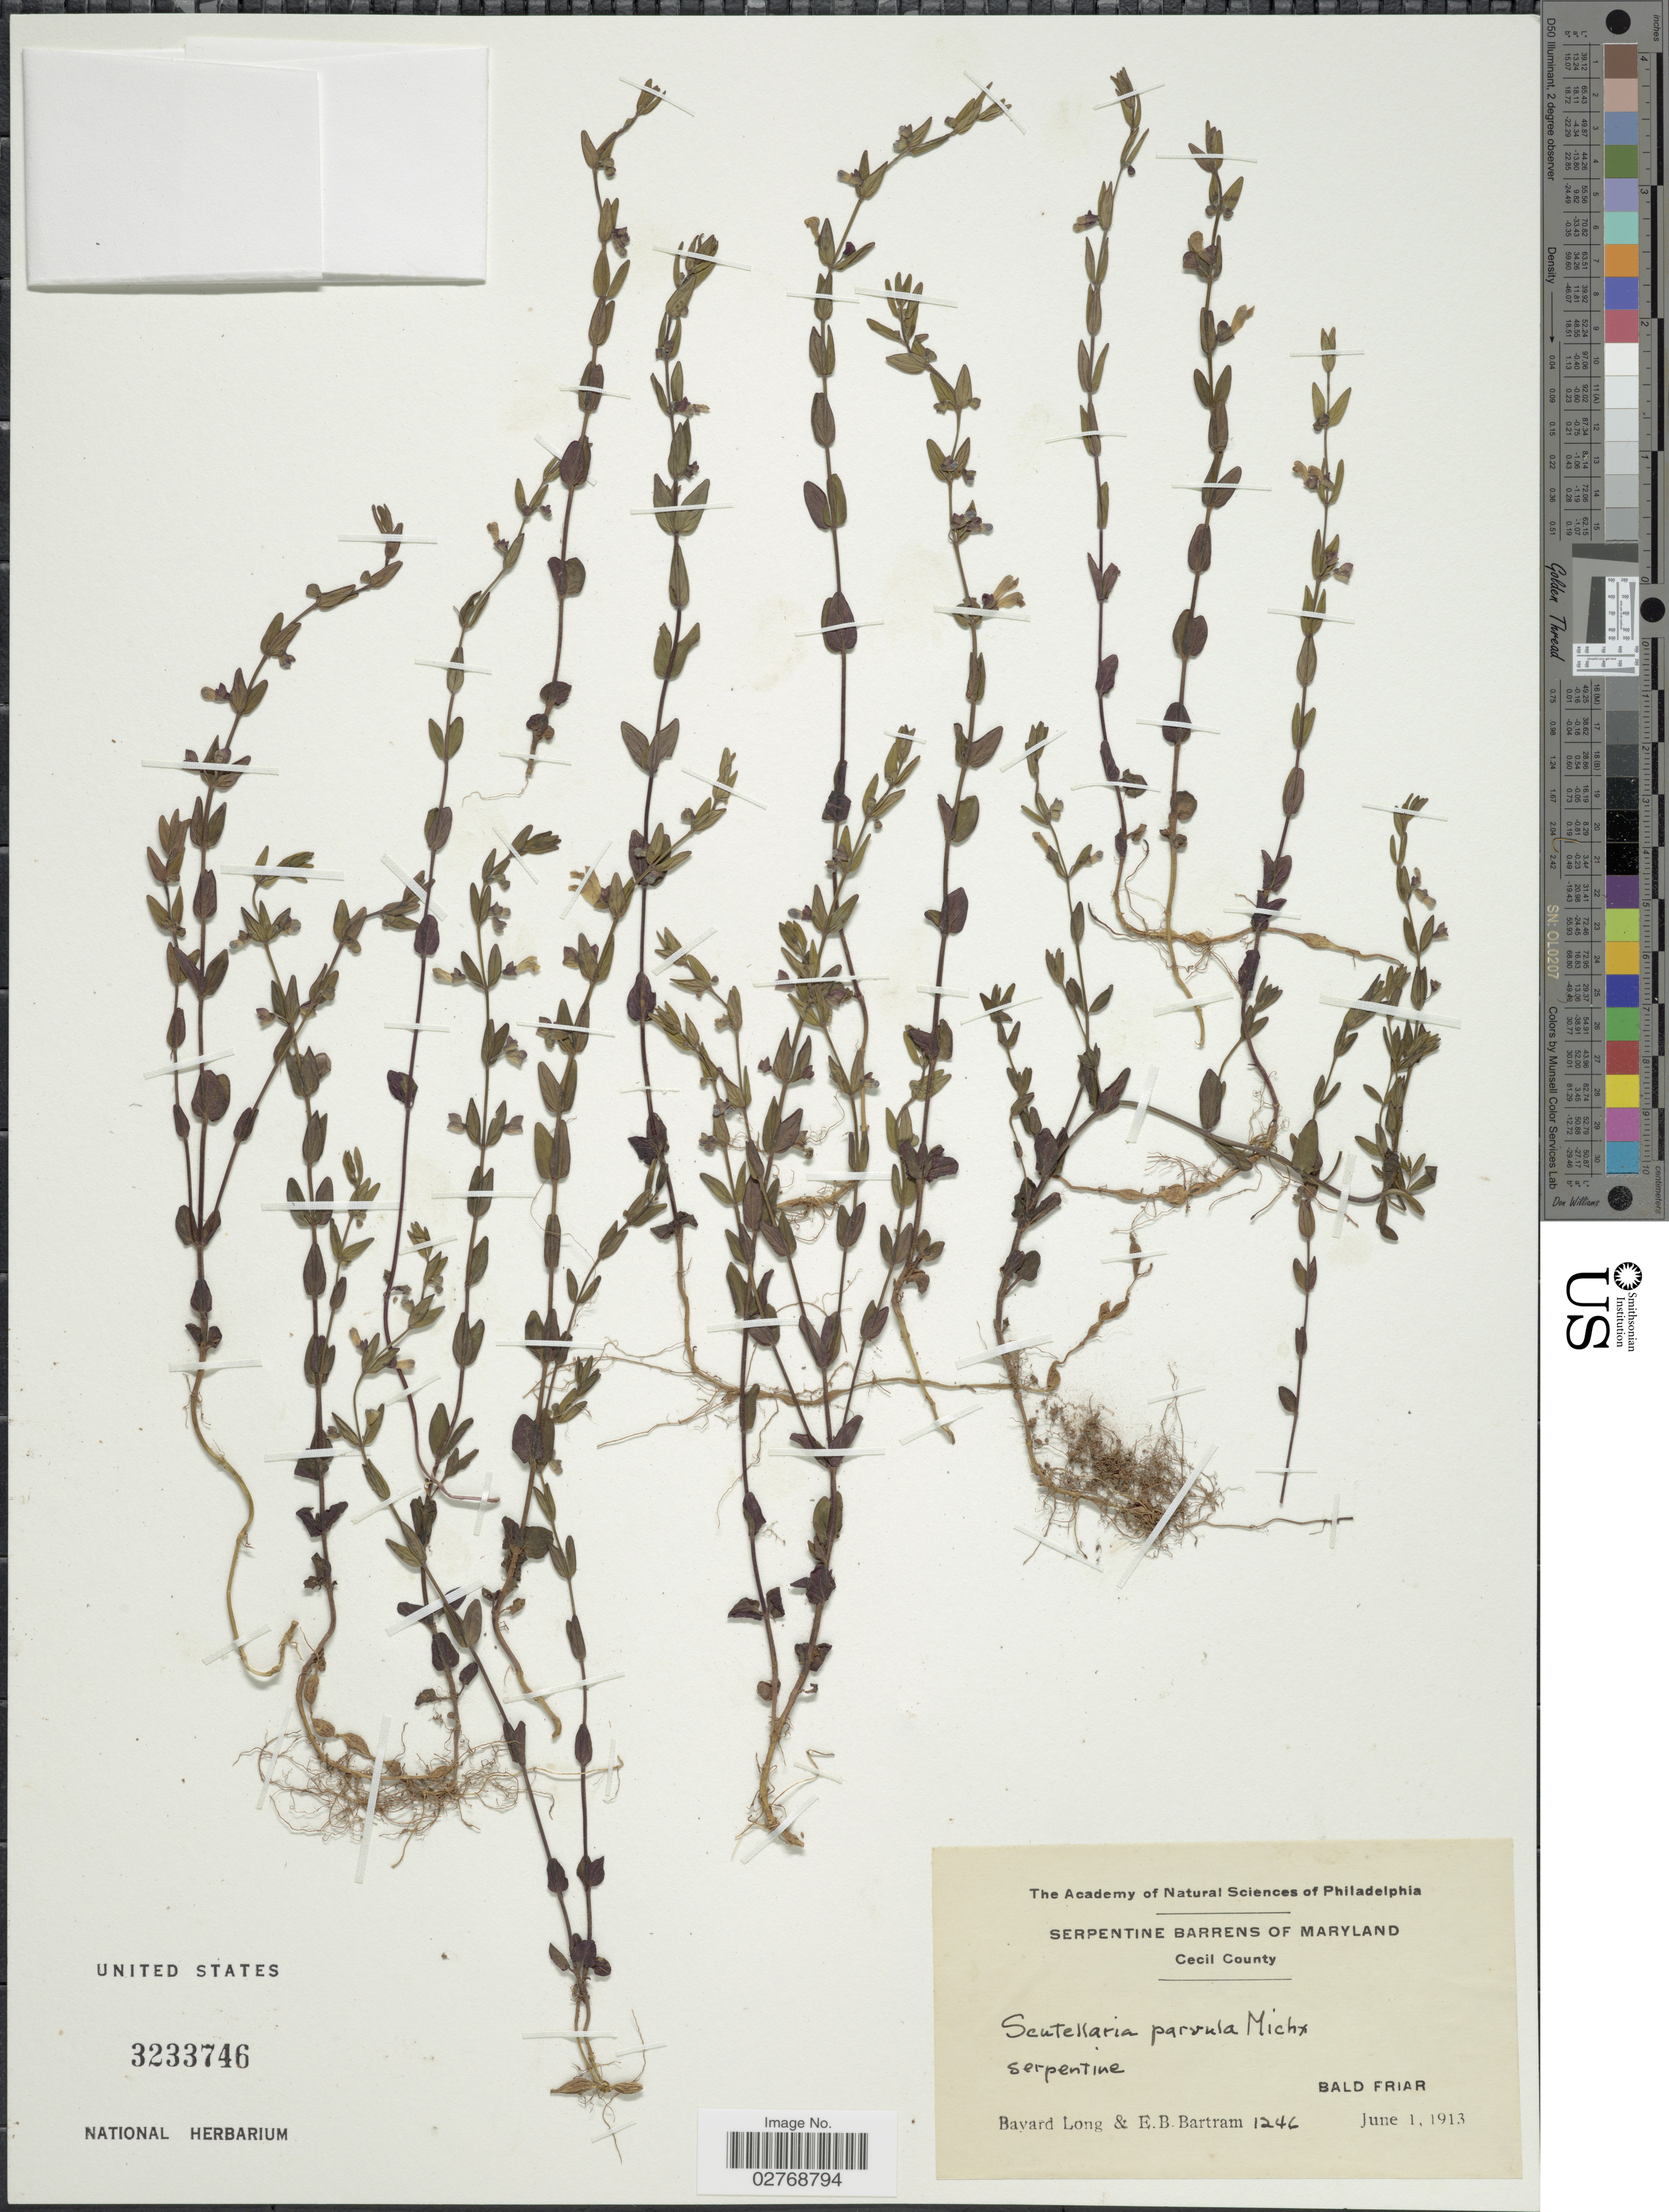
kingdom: Plantae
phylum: Tracheophyta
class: Magnoliopsida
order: Lamiales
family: Lamiaceae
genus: Scutellaria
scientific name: Scutellaria parvula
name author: Michx.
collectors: B. Long & E. B. Bartram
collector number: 1246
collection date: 1913-06-01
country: United States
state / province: Maryland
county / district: Cecil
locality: Serpentine Barrens of Maryland. Cecil County. Serpentine. Bald Friar.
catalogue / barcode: US 3233746